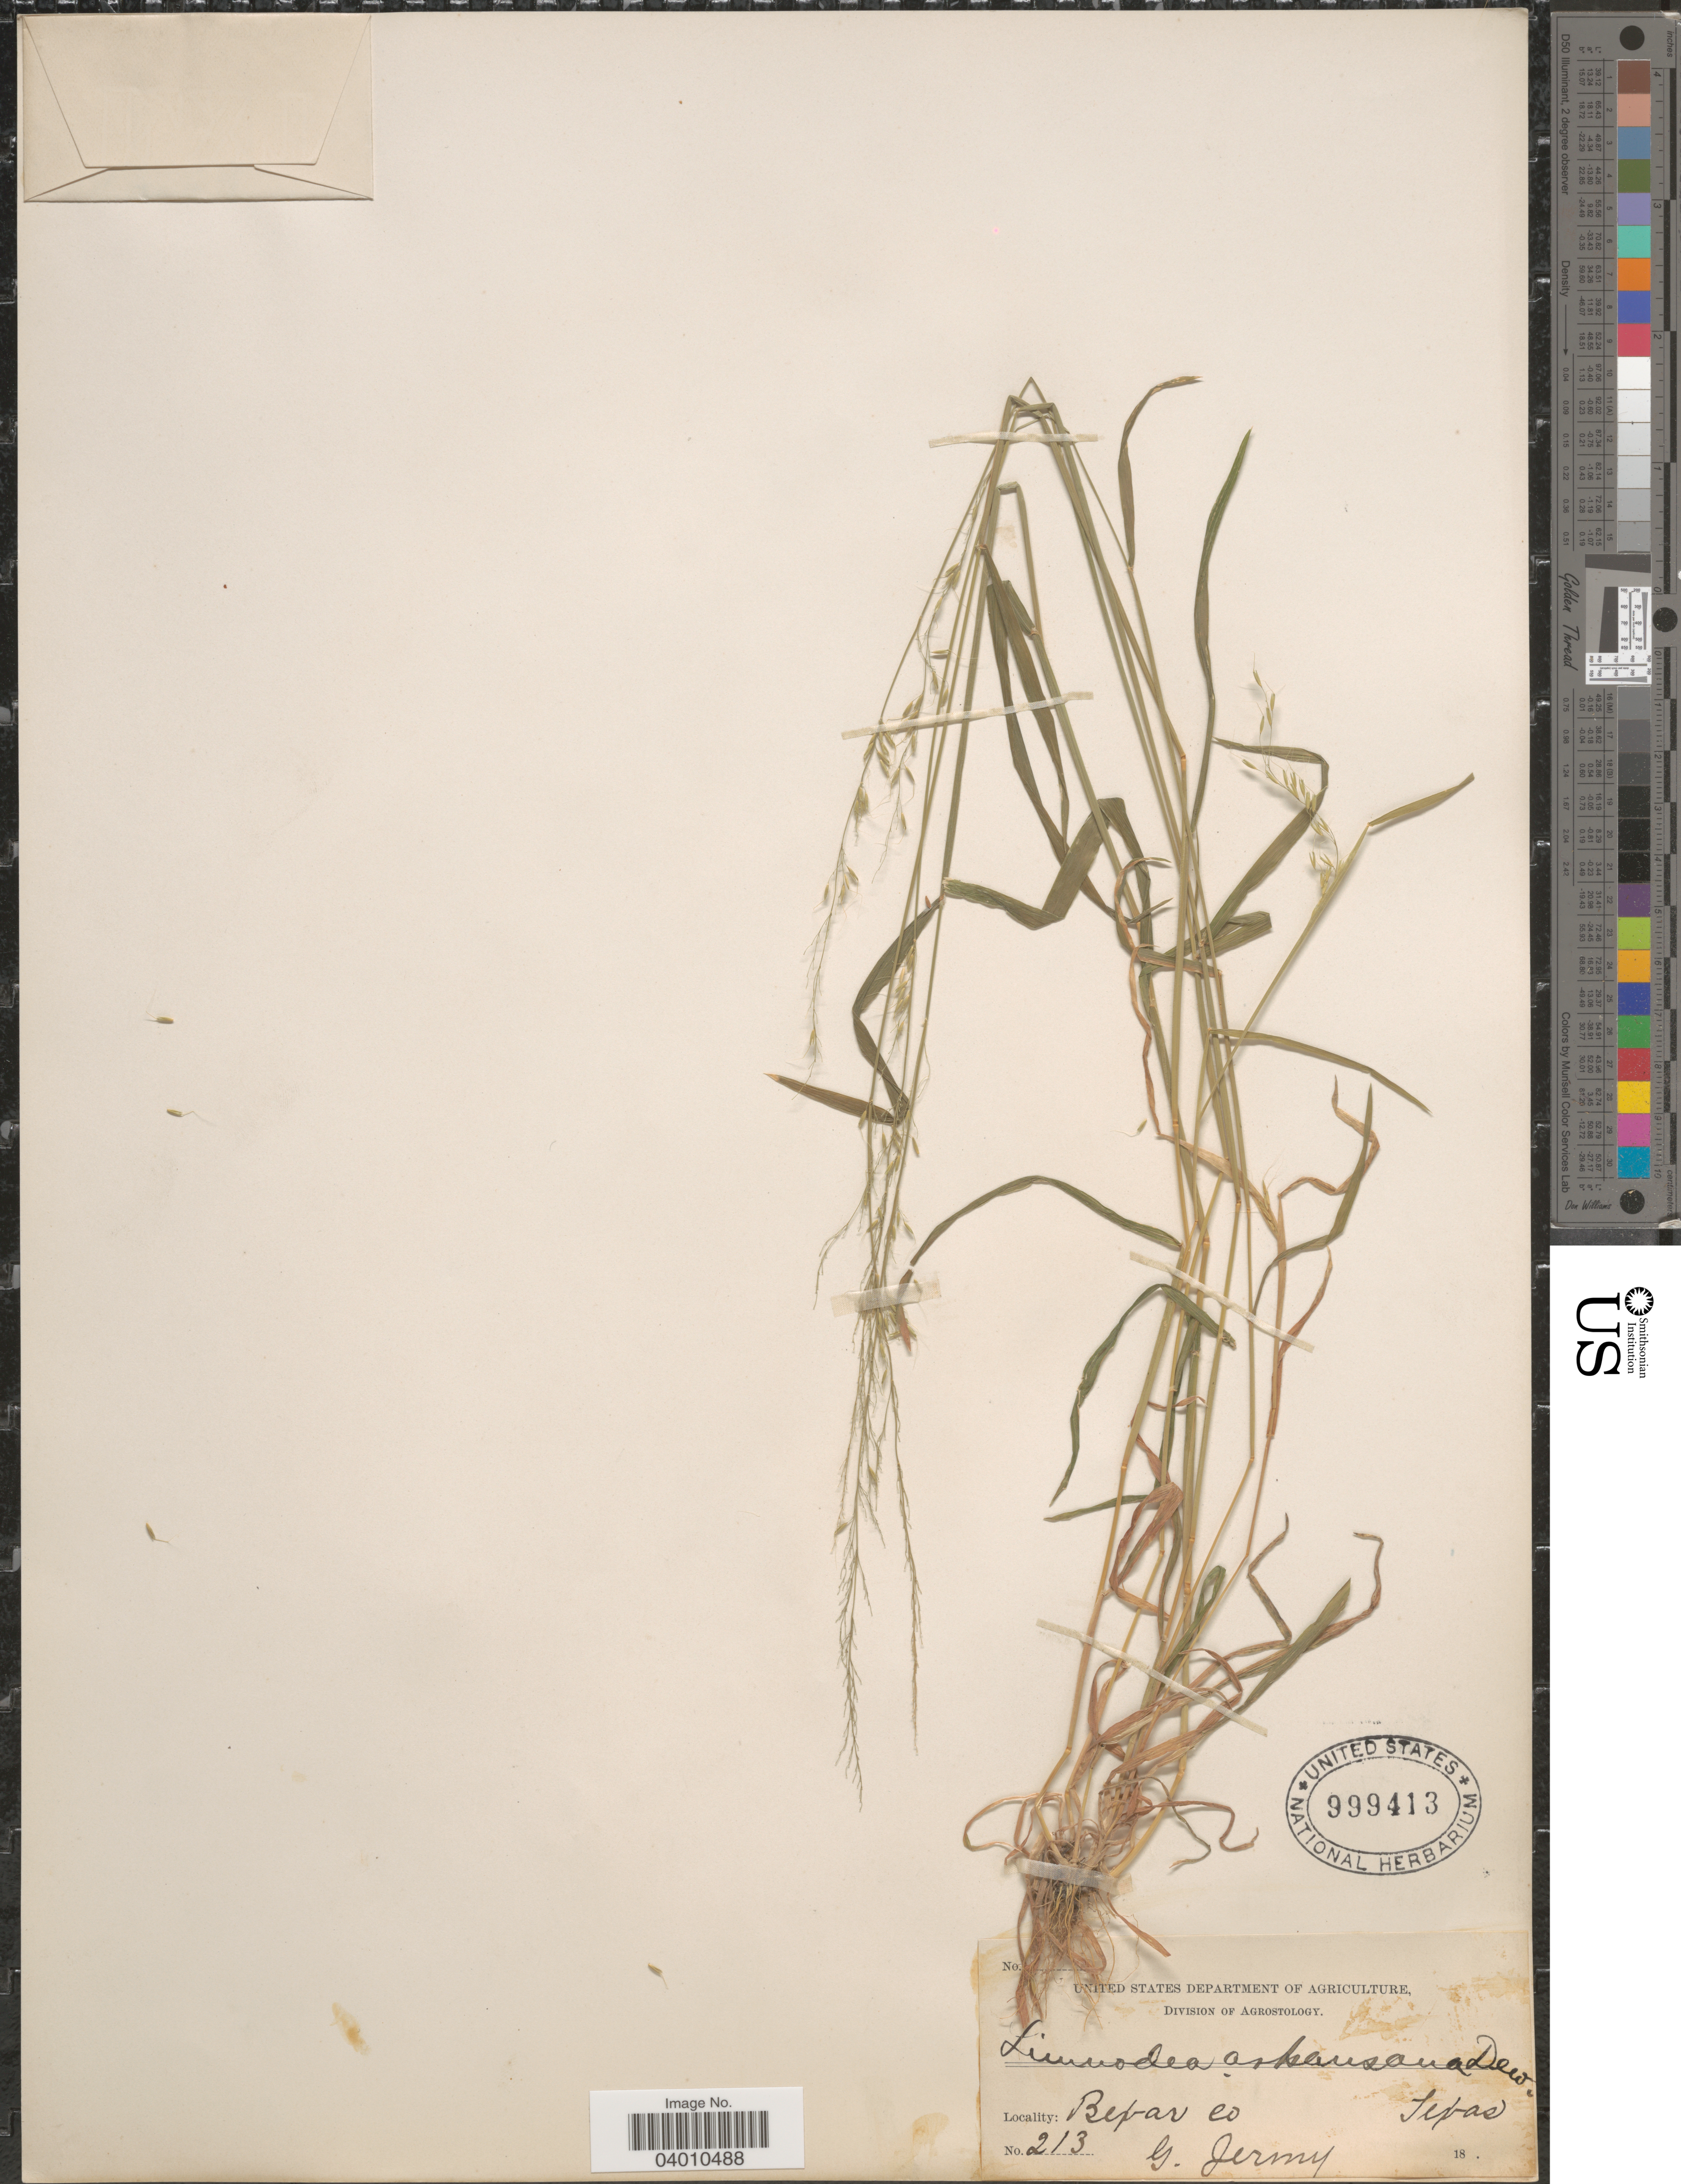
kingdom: Plantae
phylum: Tracheophyta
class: Liliopsida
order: Poales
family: Poaceae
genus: Limnodea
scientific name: Limnodea arkansana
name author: (Nutt.) L.H. Dewey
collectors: G. Jermy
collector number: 213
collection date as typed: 18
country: United States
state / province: Texas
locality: Bexar Co.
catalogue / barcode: US 999413